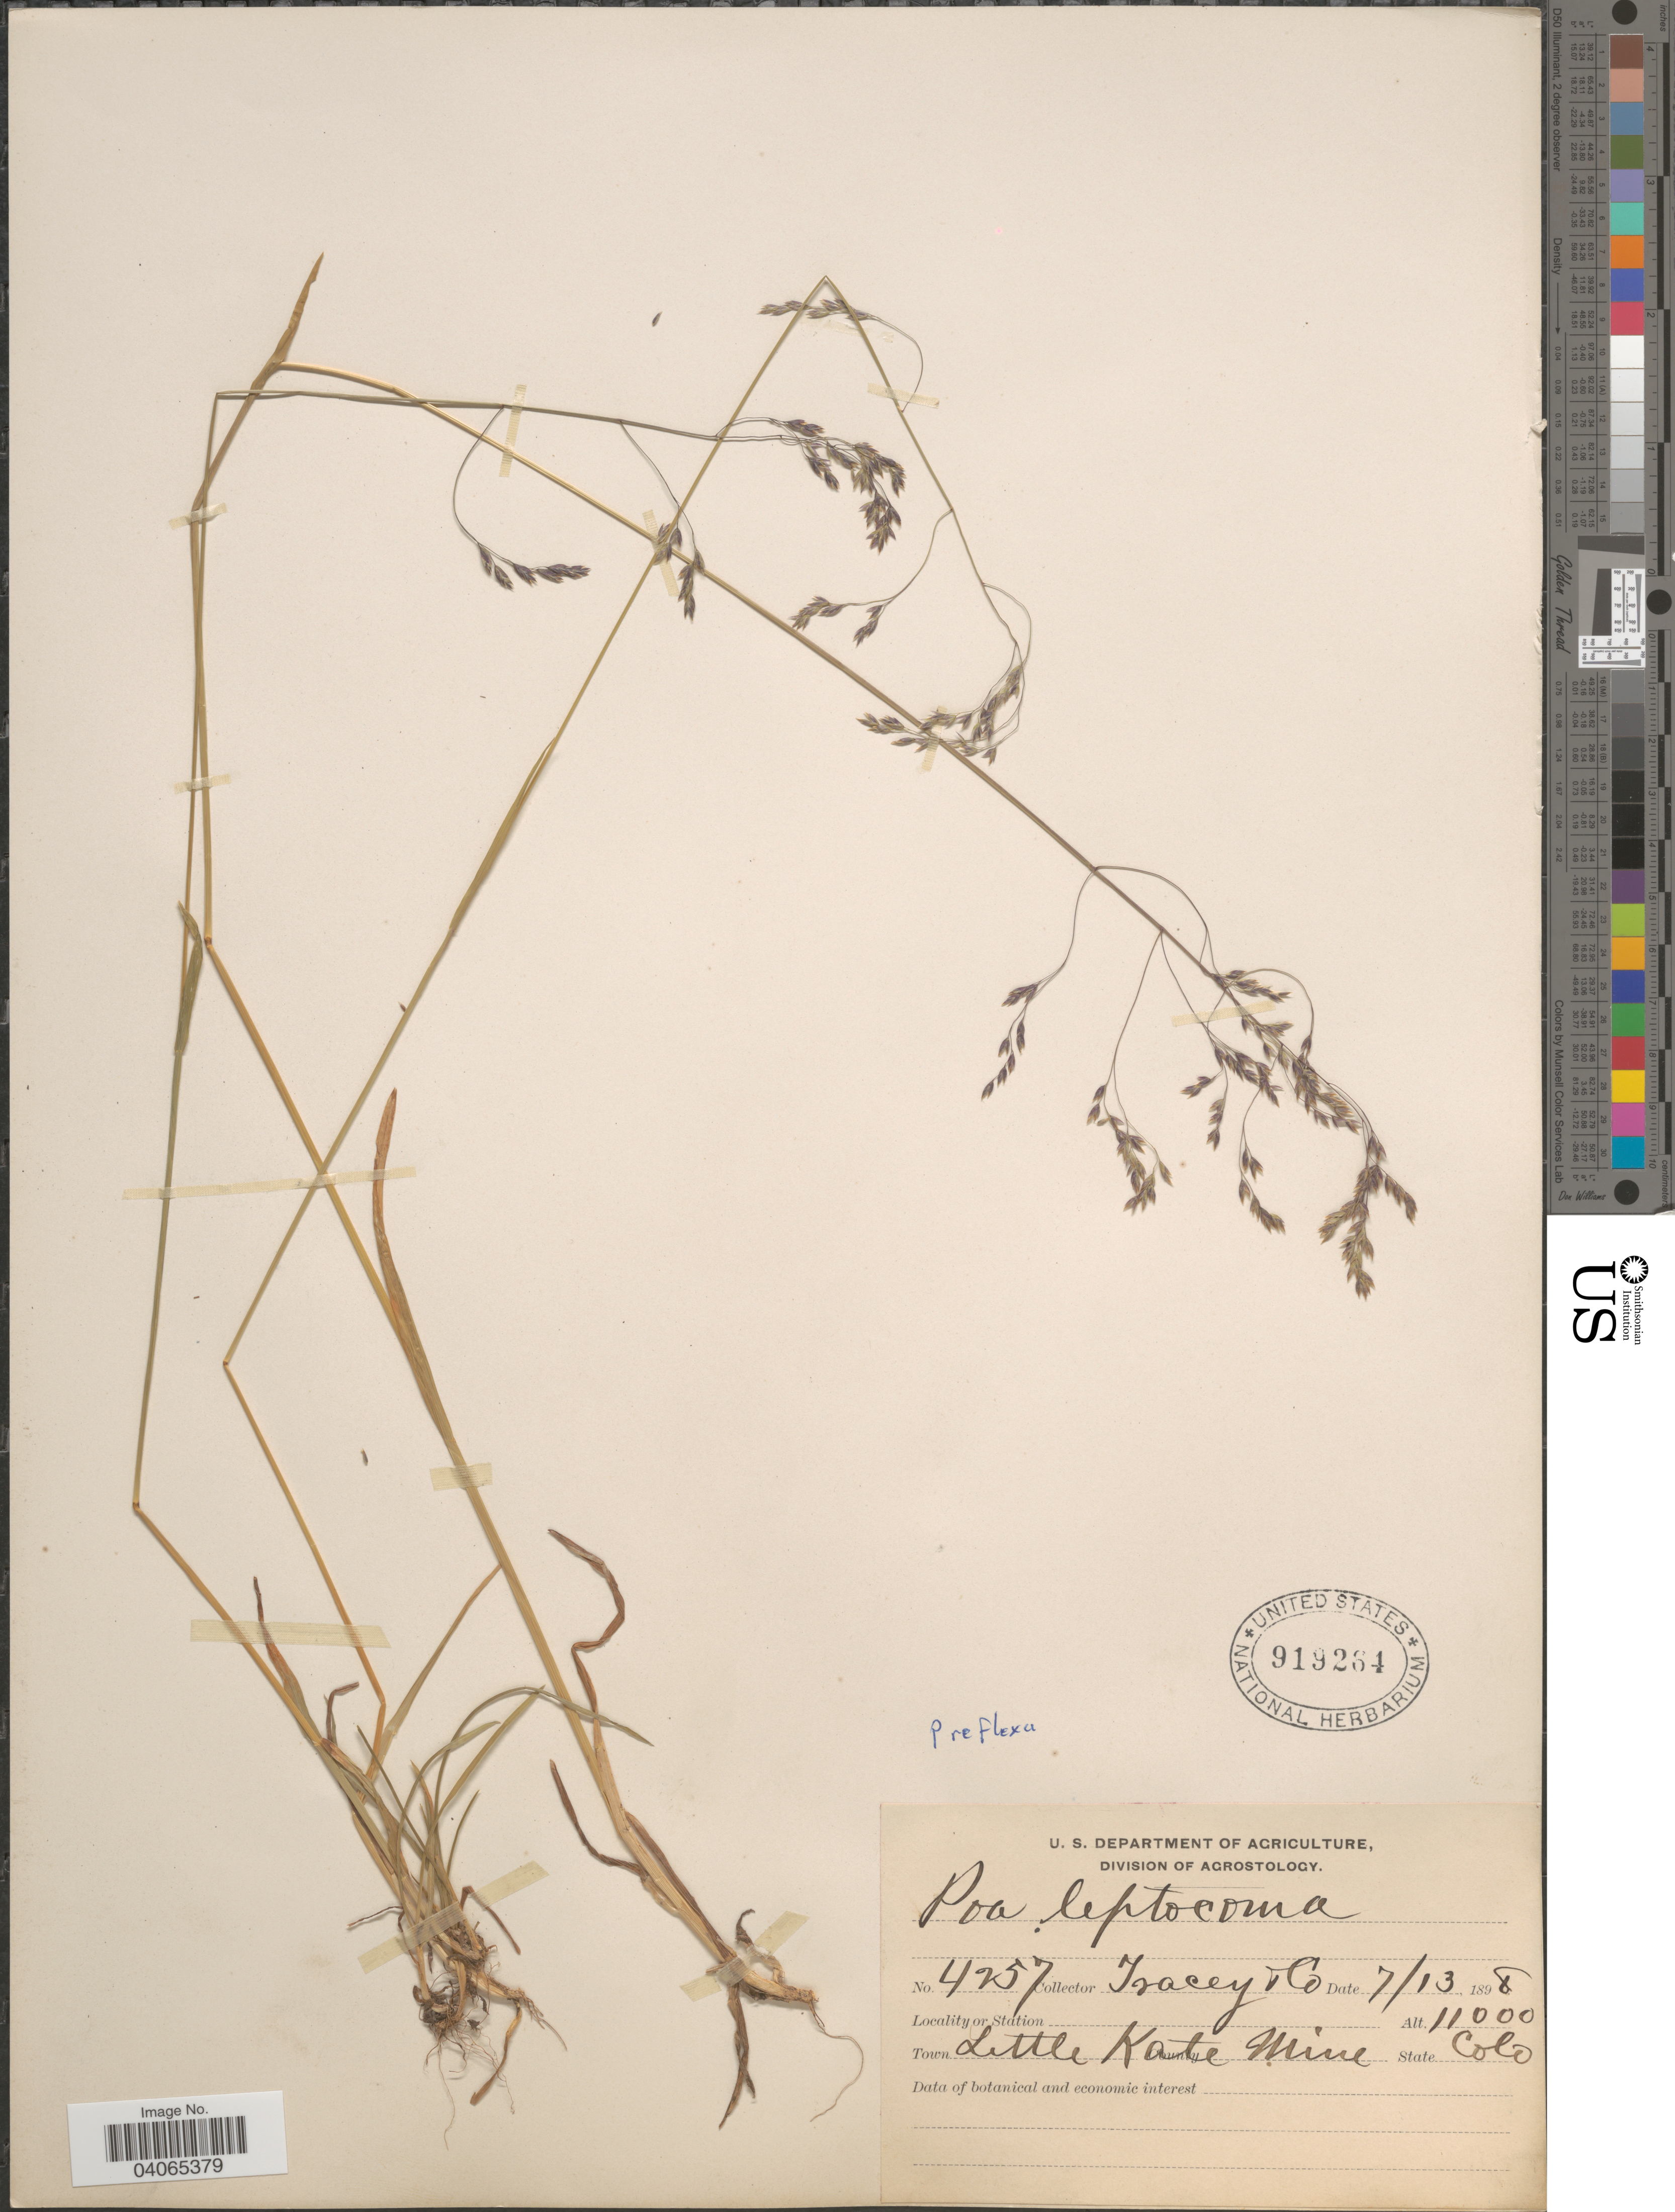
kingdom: Plantae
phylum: Tracheophyta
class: Liliopsida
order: Poales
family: Poaceae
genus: Poa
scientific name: Poa reflexa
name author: Vasey & Scribn.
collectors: Tracey & et al.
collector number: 4257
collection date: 1898-07-13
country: United States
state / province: Colorado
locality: Little Kate Mine.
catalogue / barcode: US 919264